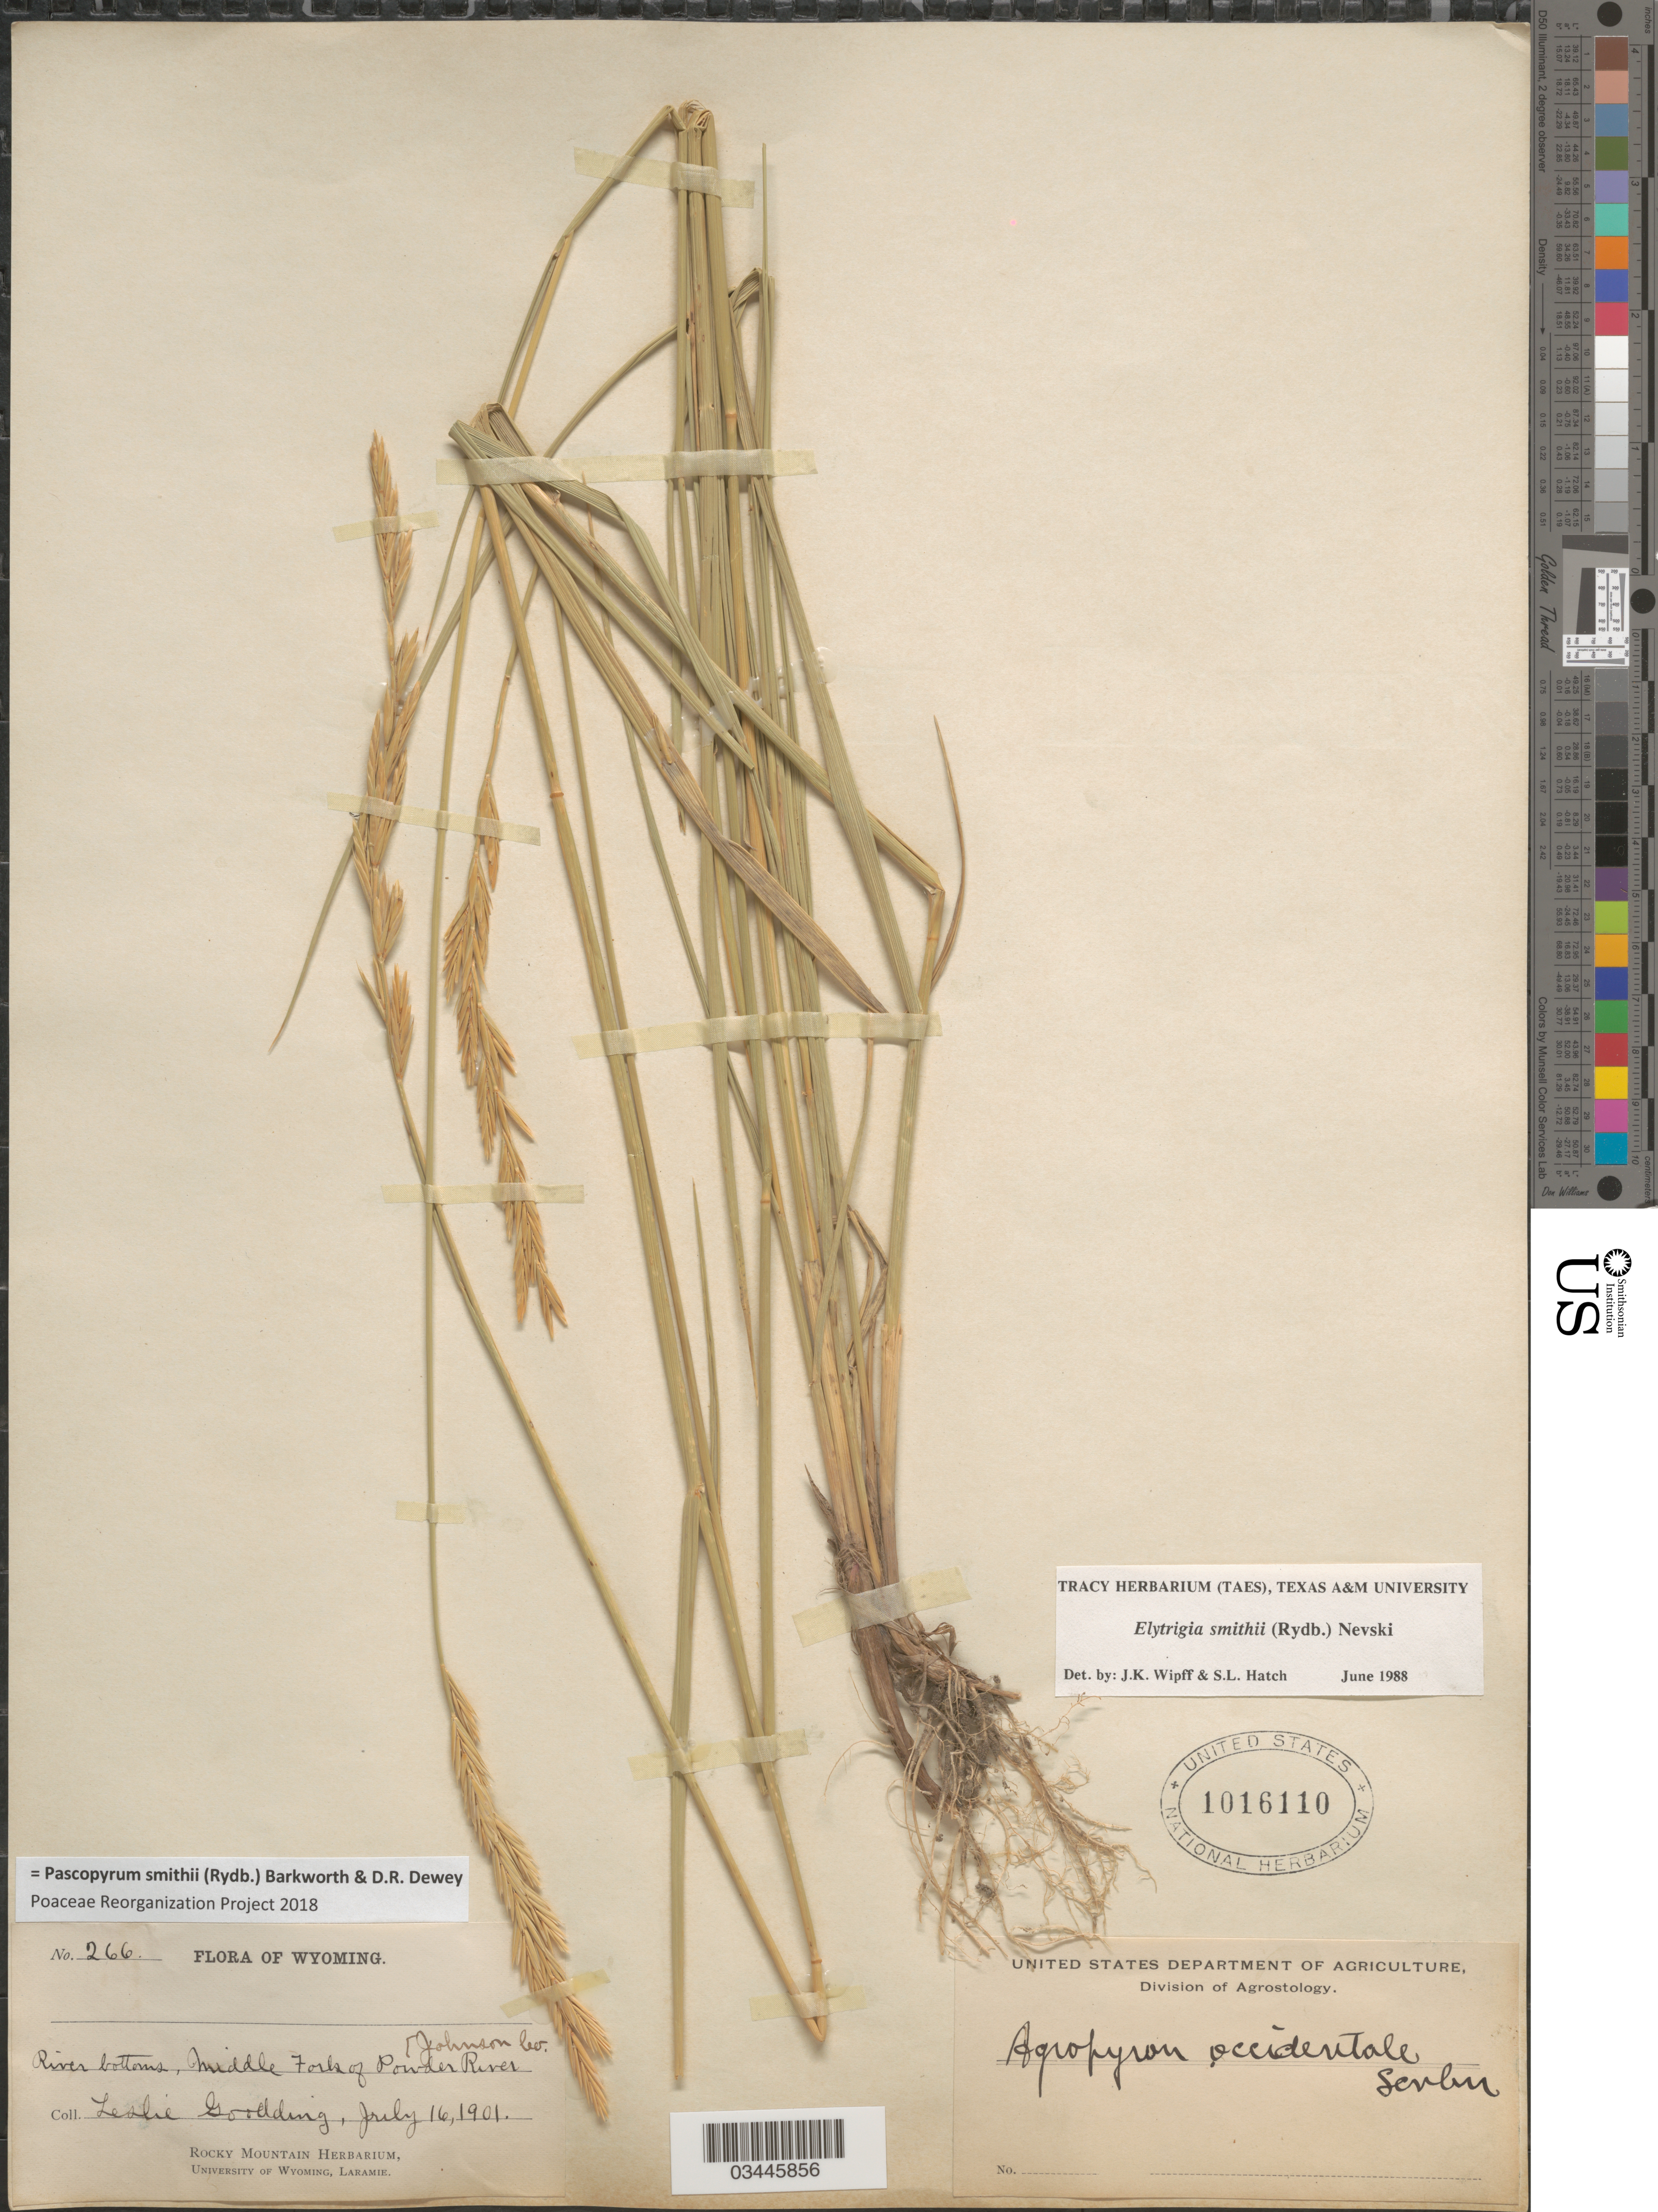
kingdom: Plantae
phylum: Tracheophyta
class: Liliopsida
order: Poales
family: Poaceae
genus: Pascopyrum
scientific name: Pascopyrum smithii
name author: (Rydb.) Barkworth & Dewey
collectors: L. N. Goodding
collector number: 266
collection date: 1901-07-16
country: United States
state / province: Wyoming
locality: River bottoms, Middle Fork of Powder River. Johnson Co.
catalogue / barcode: US 1016110